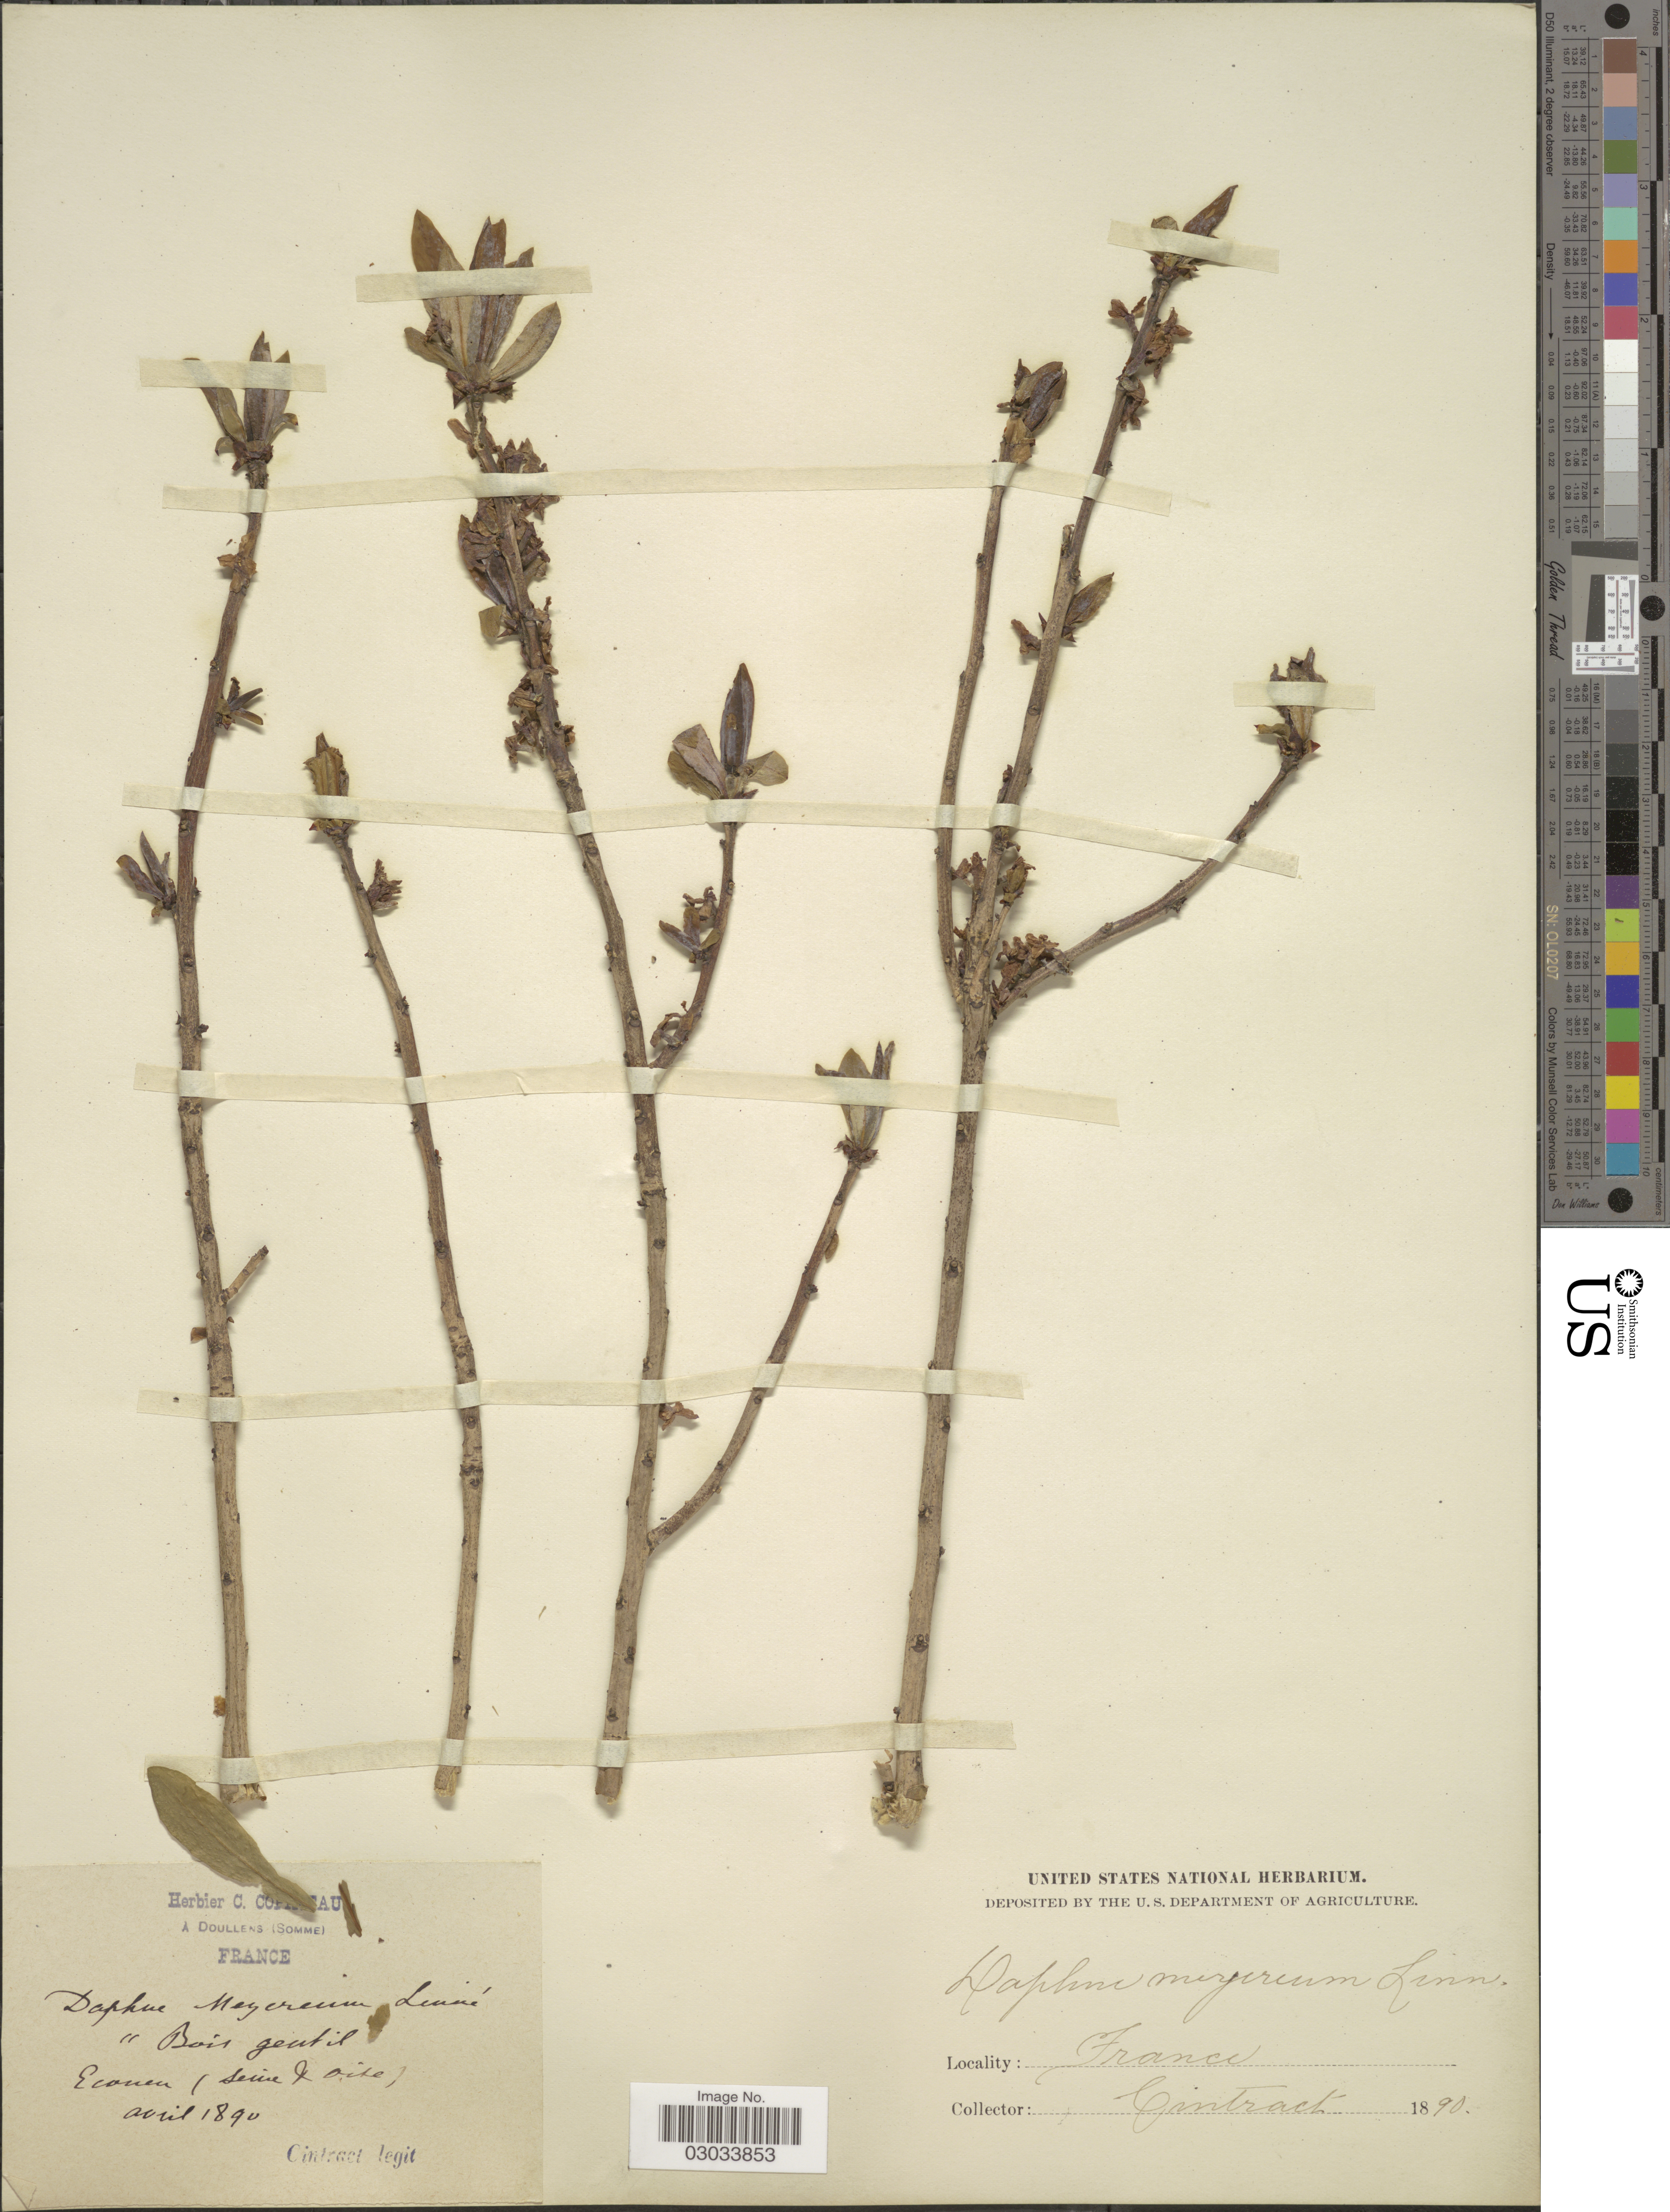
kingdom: Plantae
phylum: Tracheophyta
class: Magnoliopsida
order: Malvales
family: Thymelaeaceae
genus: Daphne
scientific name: Daphne mezereum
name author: L.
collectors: Cintract, --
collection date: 1890-04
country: France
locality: Ecouen (Seine & Oise).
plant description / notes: Corrected "Bois gentil Econen (seine & oise)" to "Ecouen (Seine & Oise)." Bois gentil is a common name for Daphne mezereum.